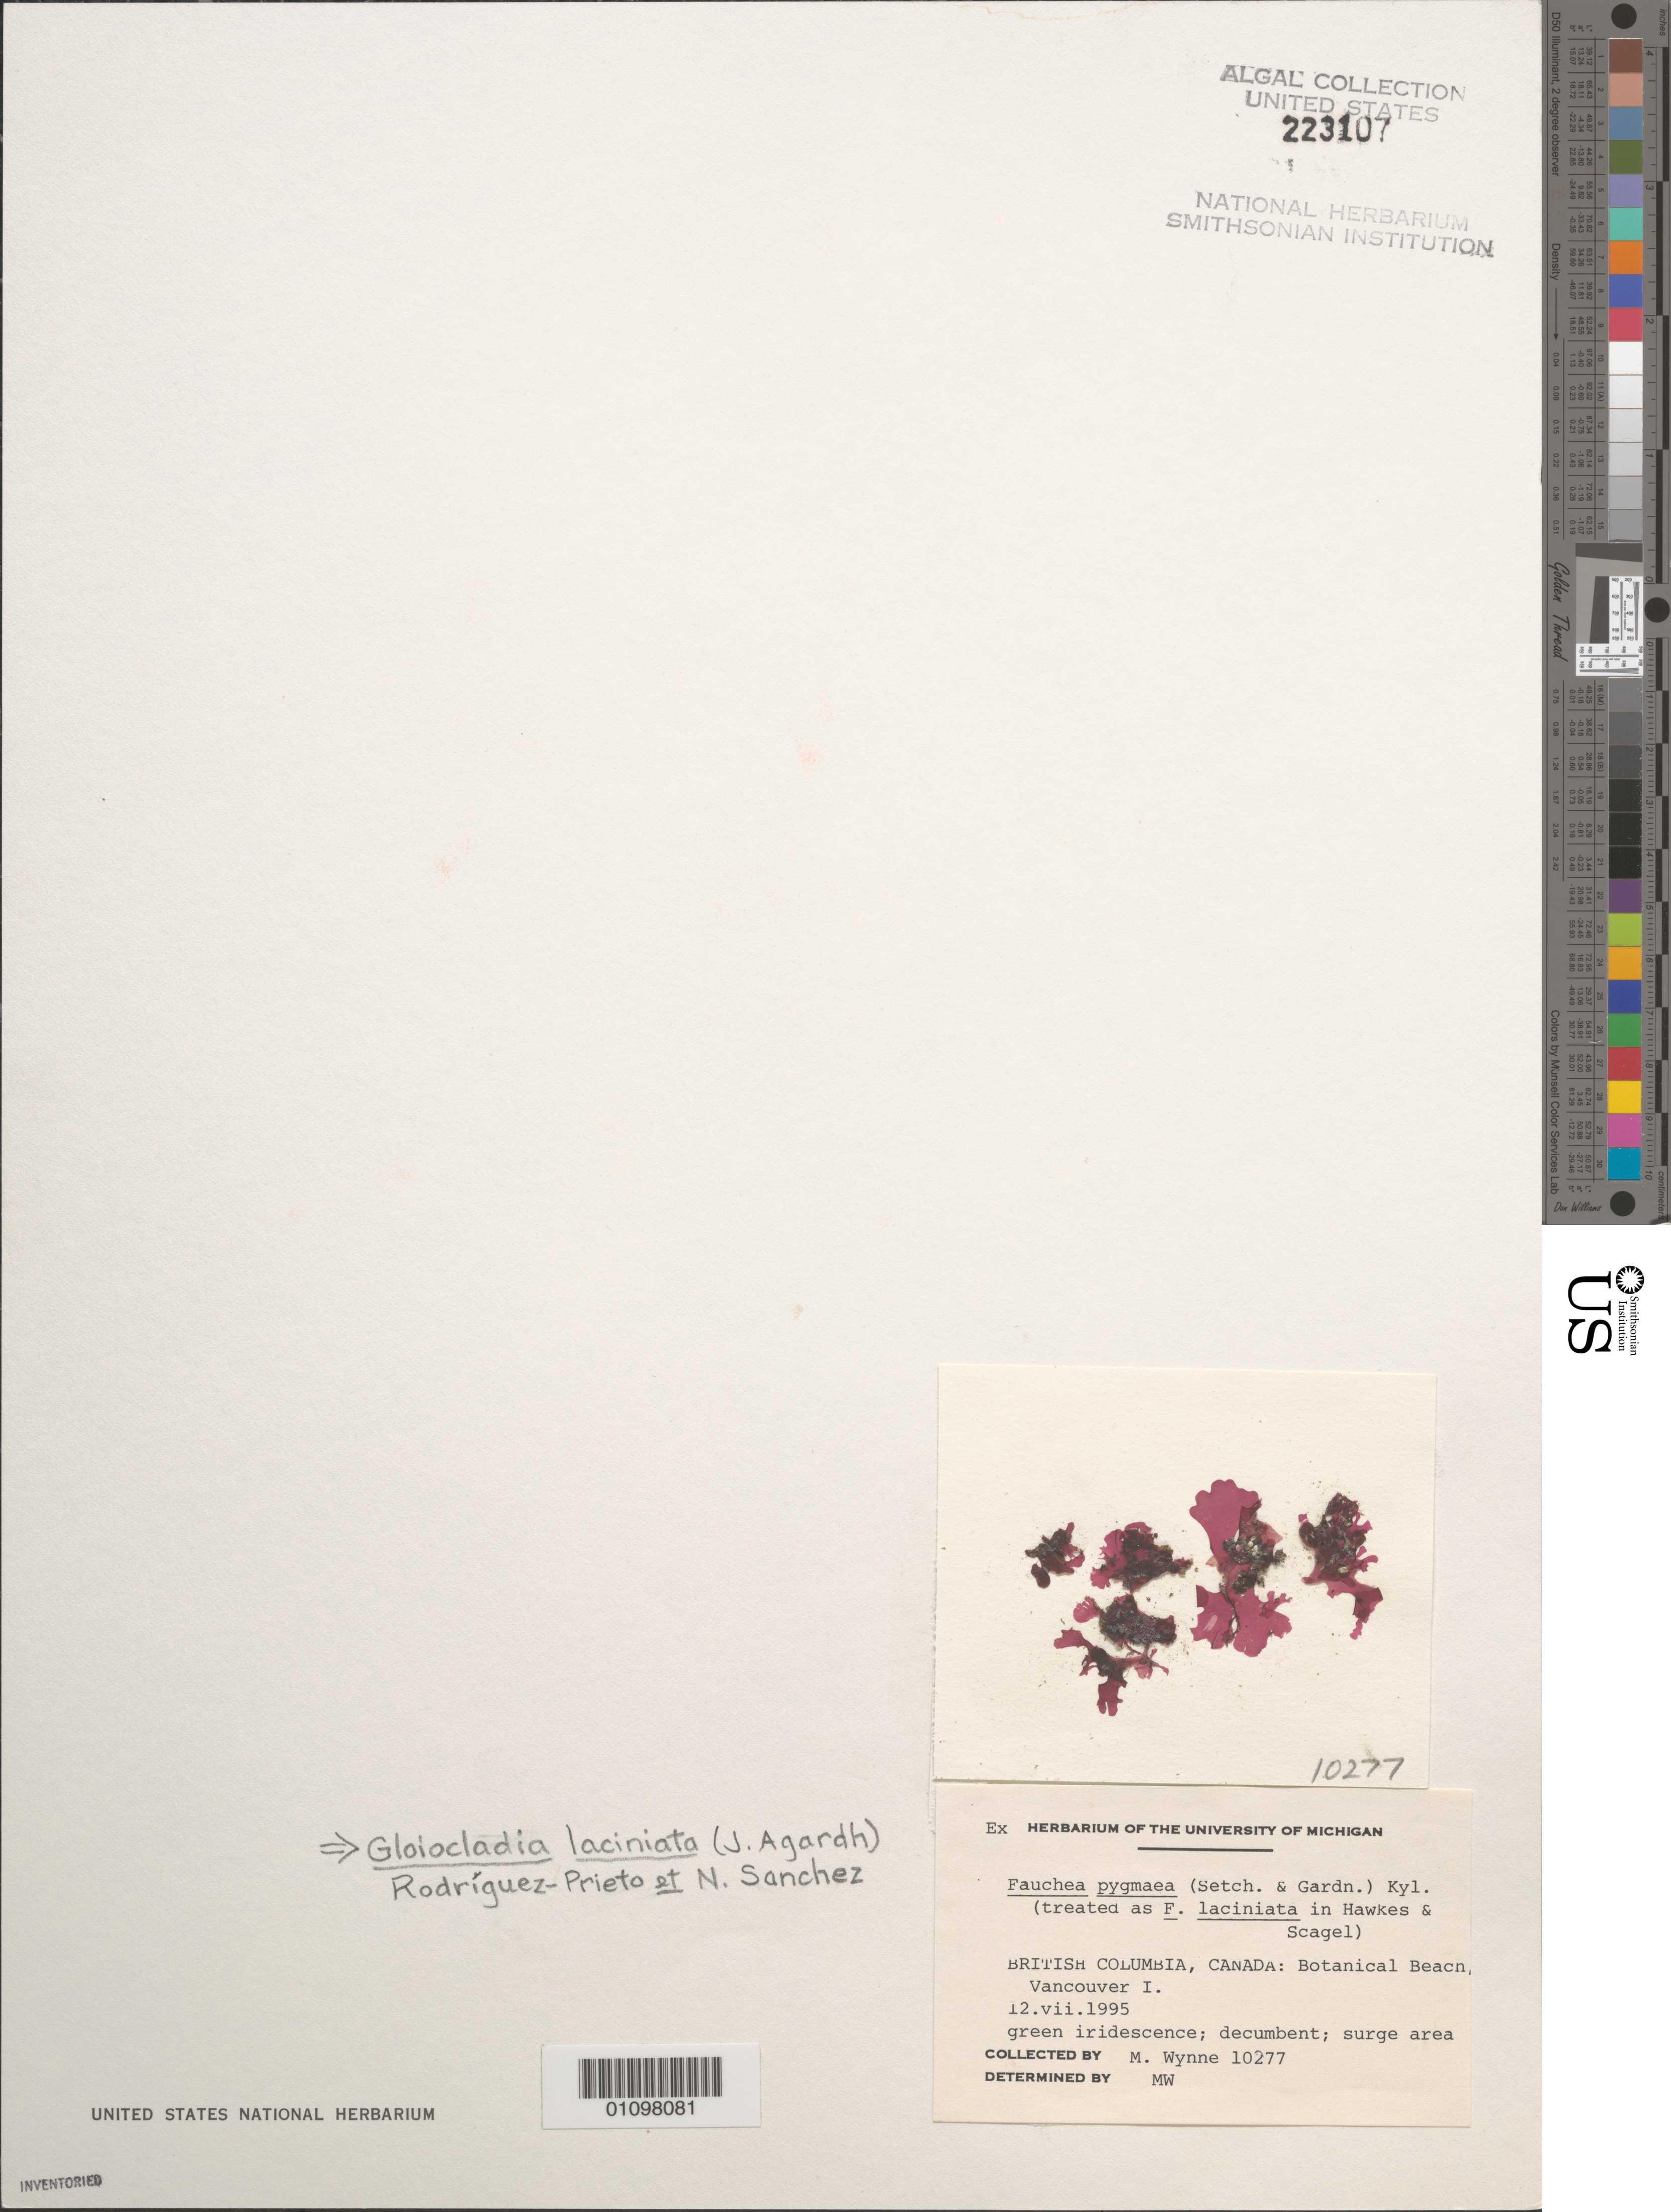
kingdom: Plantae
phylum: Rhodophyta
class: Florideophyceae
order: Rhodymeniales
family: Faucheaceae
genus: Gloiocladia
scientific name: Gloiocladia laciniata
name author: (J. Agardh) Rodríguez-Prieto & N. Sánchez in Rodríguez-Prieto et al.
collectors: M.J. Wynne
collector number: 10277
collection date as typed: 12 Jul 1995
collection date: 1995-07-12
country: Canada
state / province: British Columbia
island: Vancouver Island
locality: Botanical Beach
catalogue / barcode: US 223107